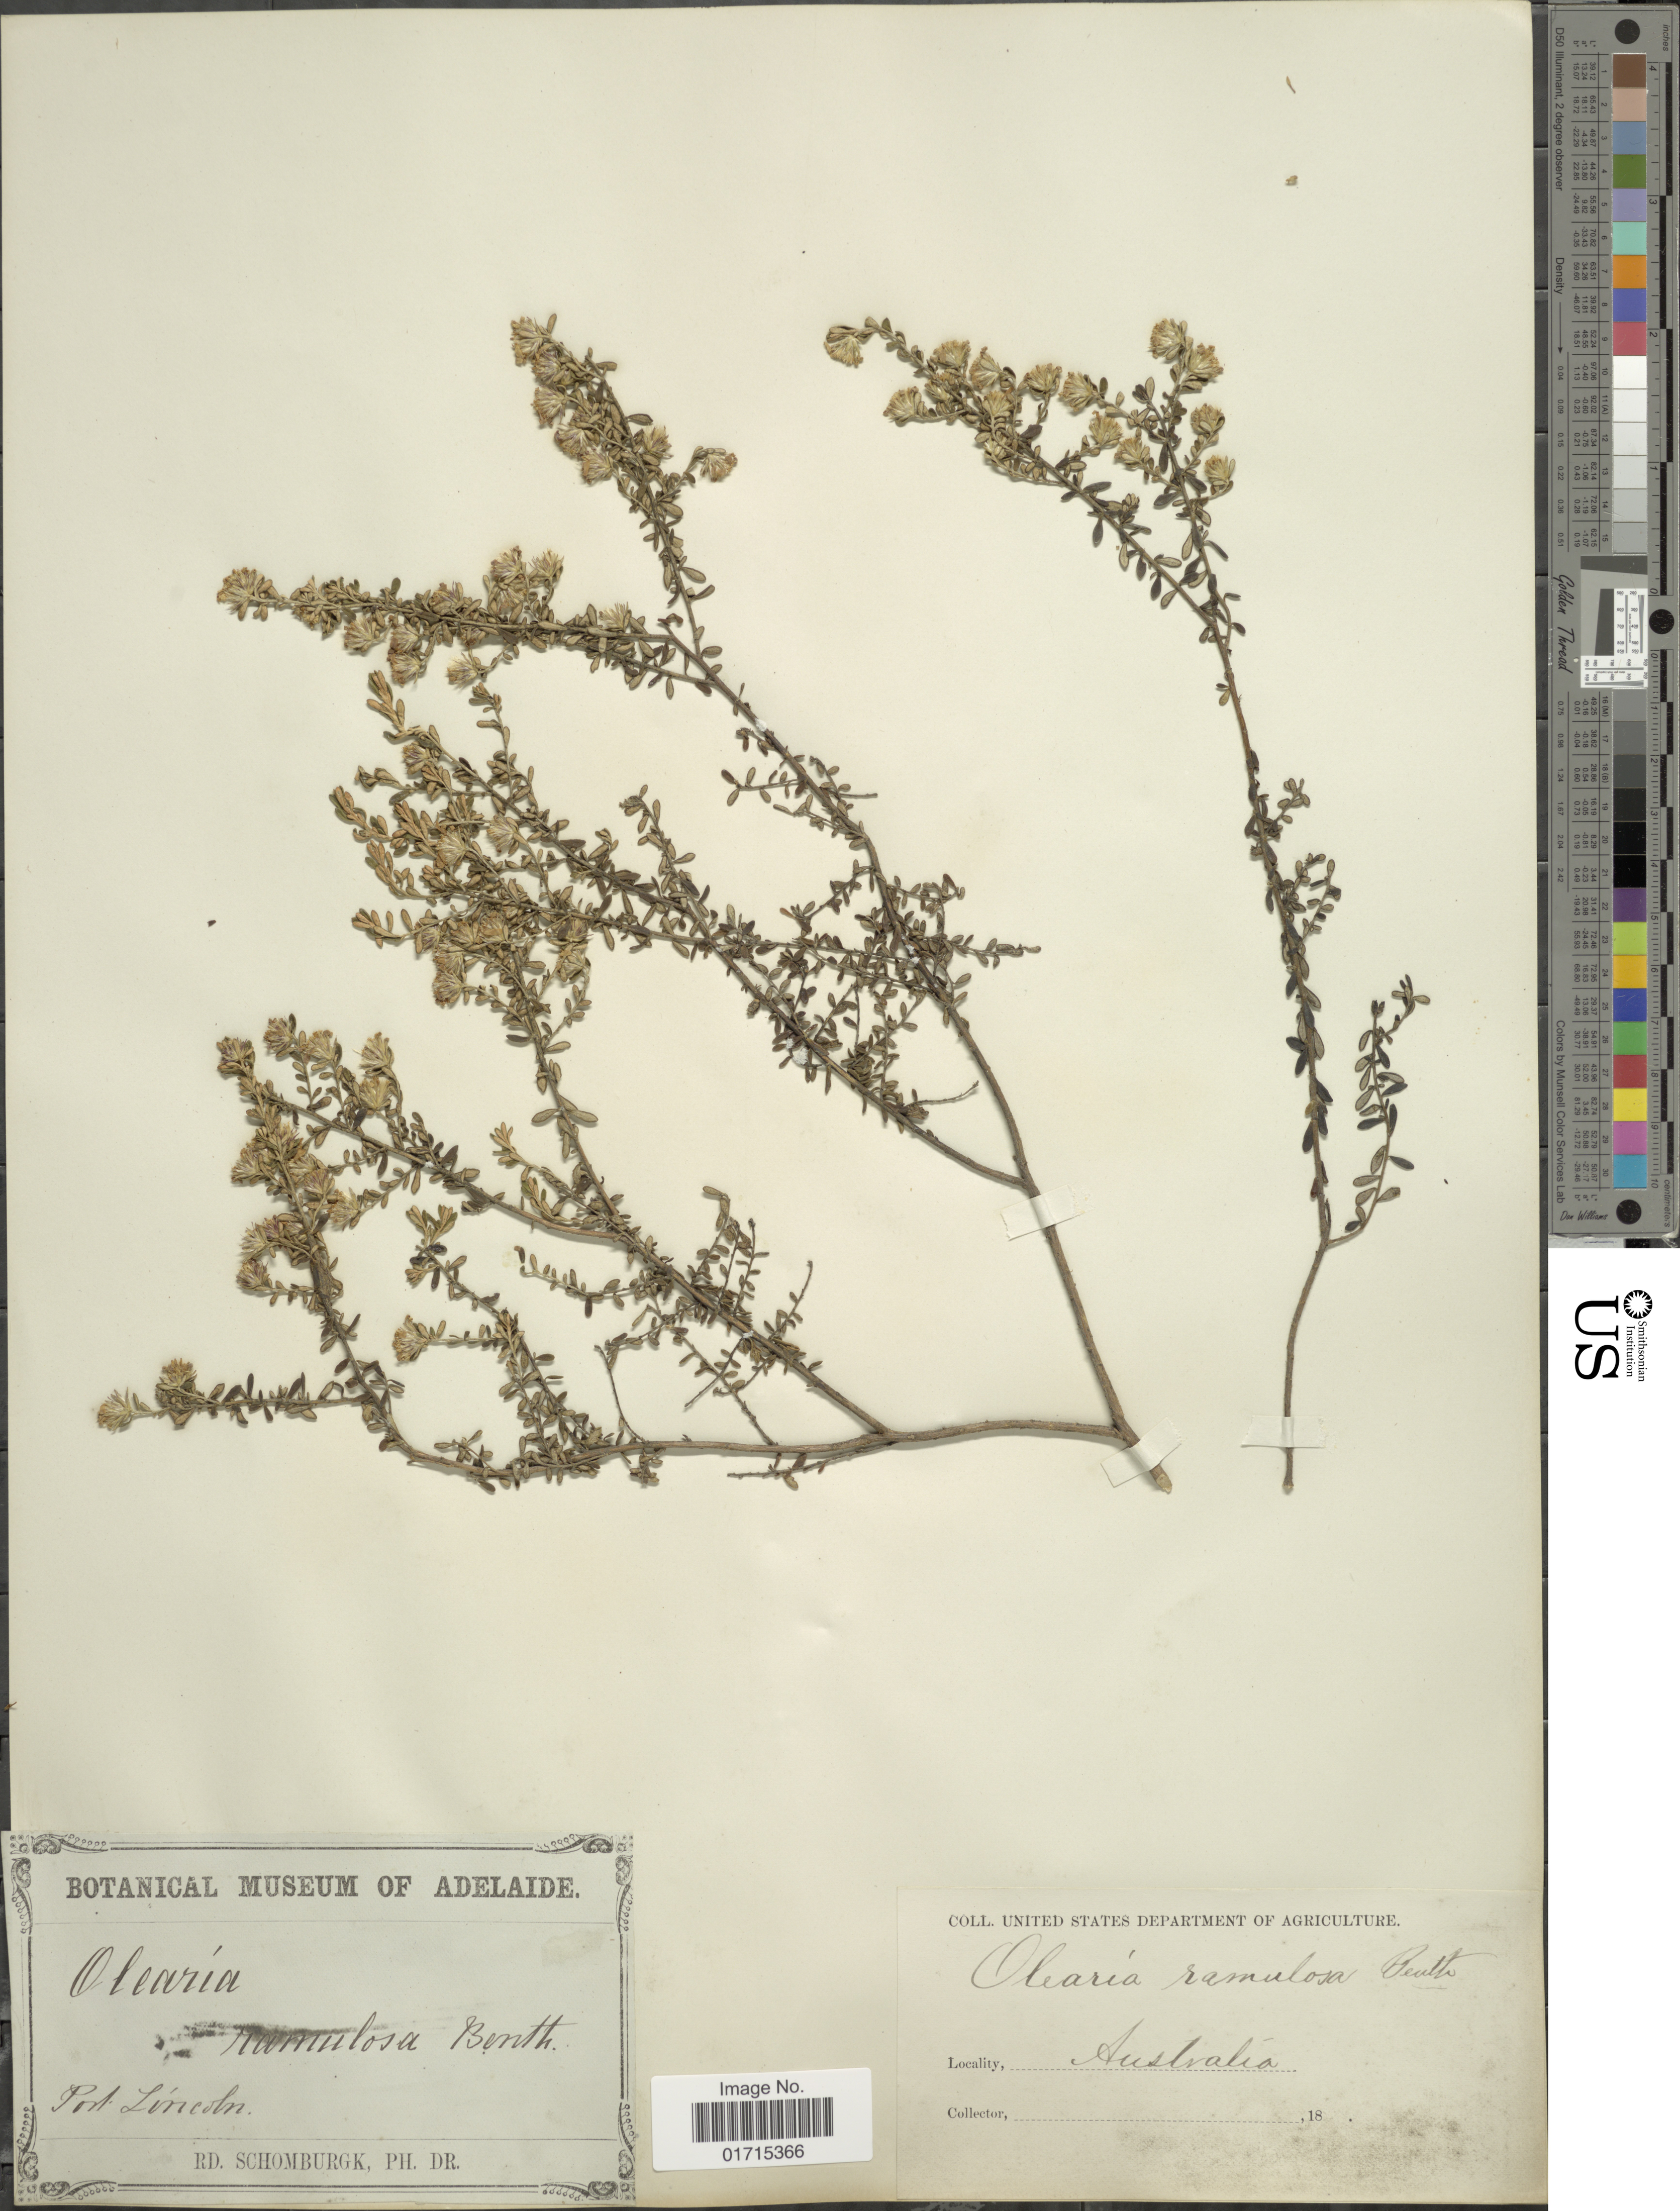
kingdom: Plantae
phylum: Tracheophyta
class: Magnoliopsida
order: Asterales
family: Asteraceae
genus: Olearia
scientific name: Olearia ramulosa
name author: (Labill.) Benth.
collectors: M. R. Schomburgk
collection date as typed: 18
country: Australia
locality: Port Lincoln